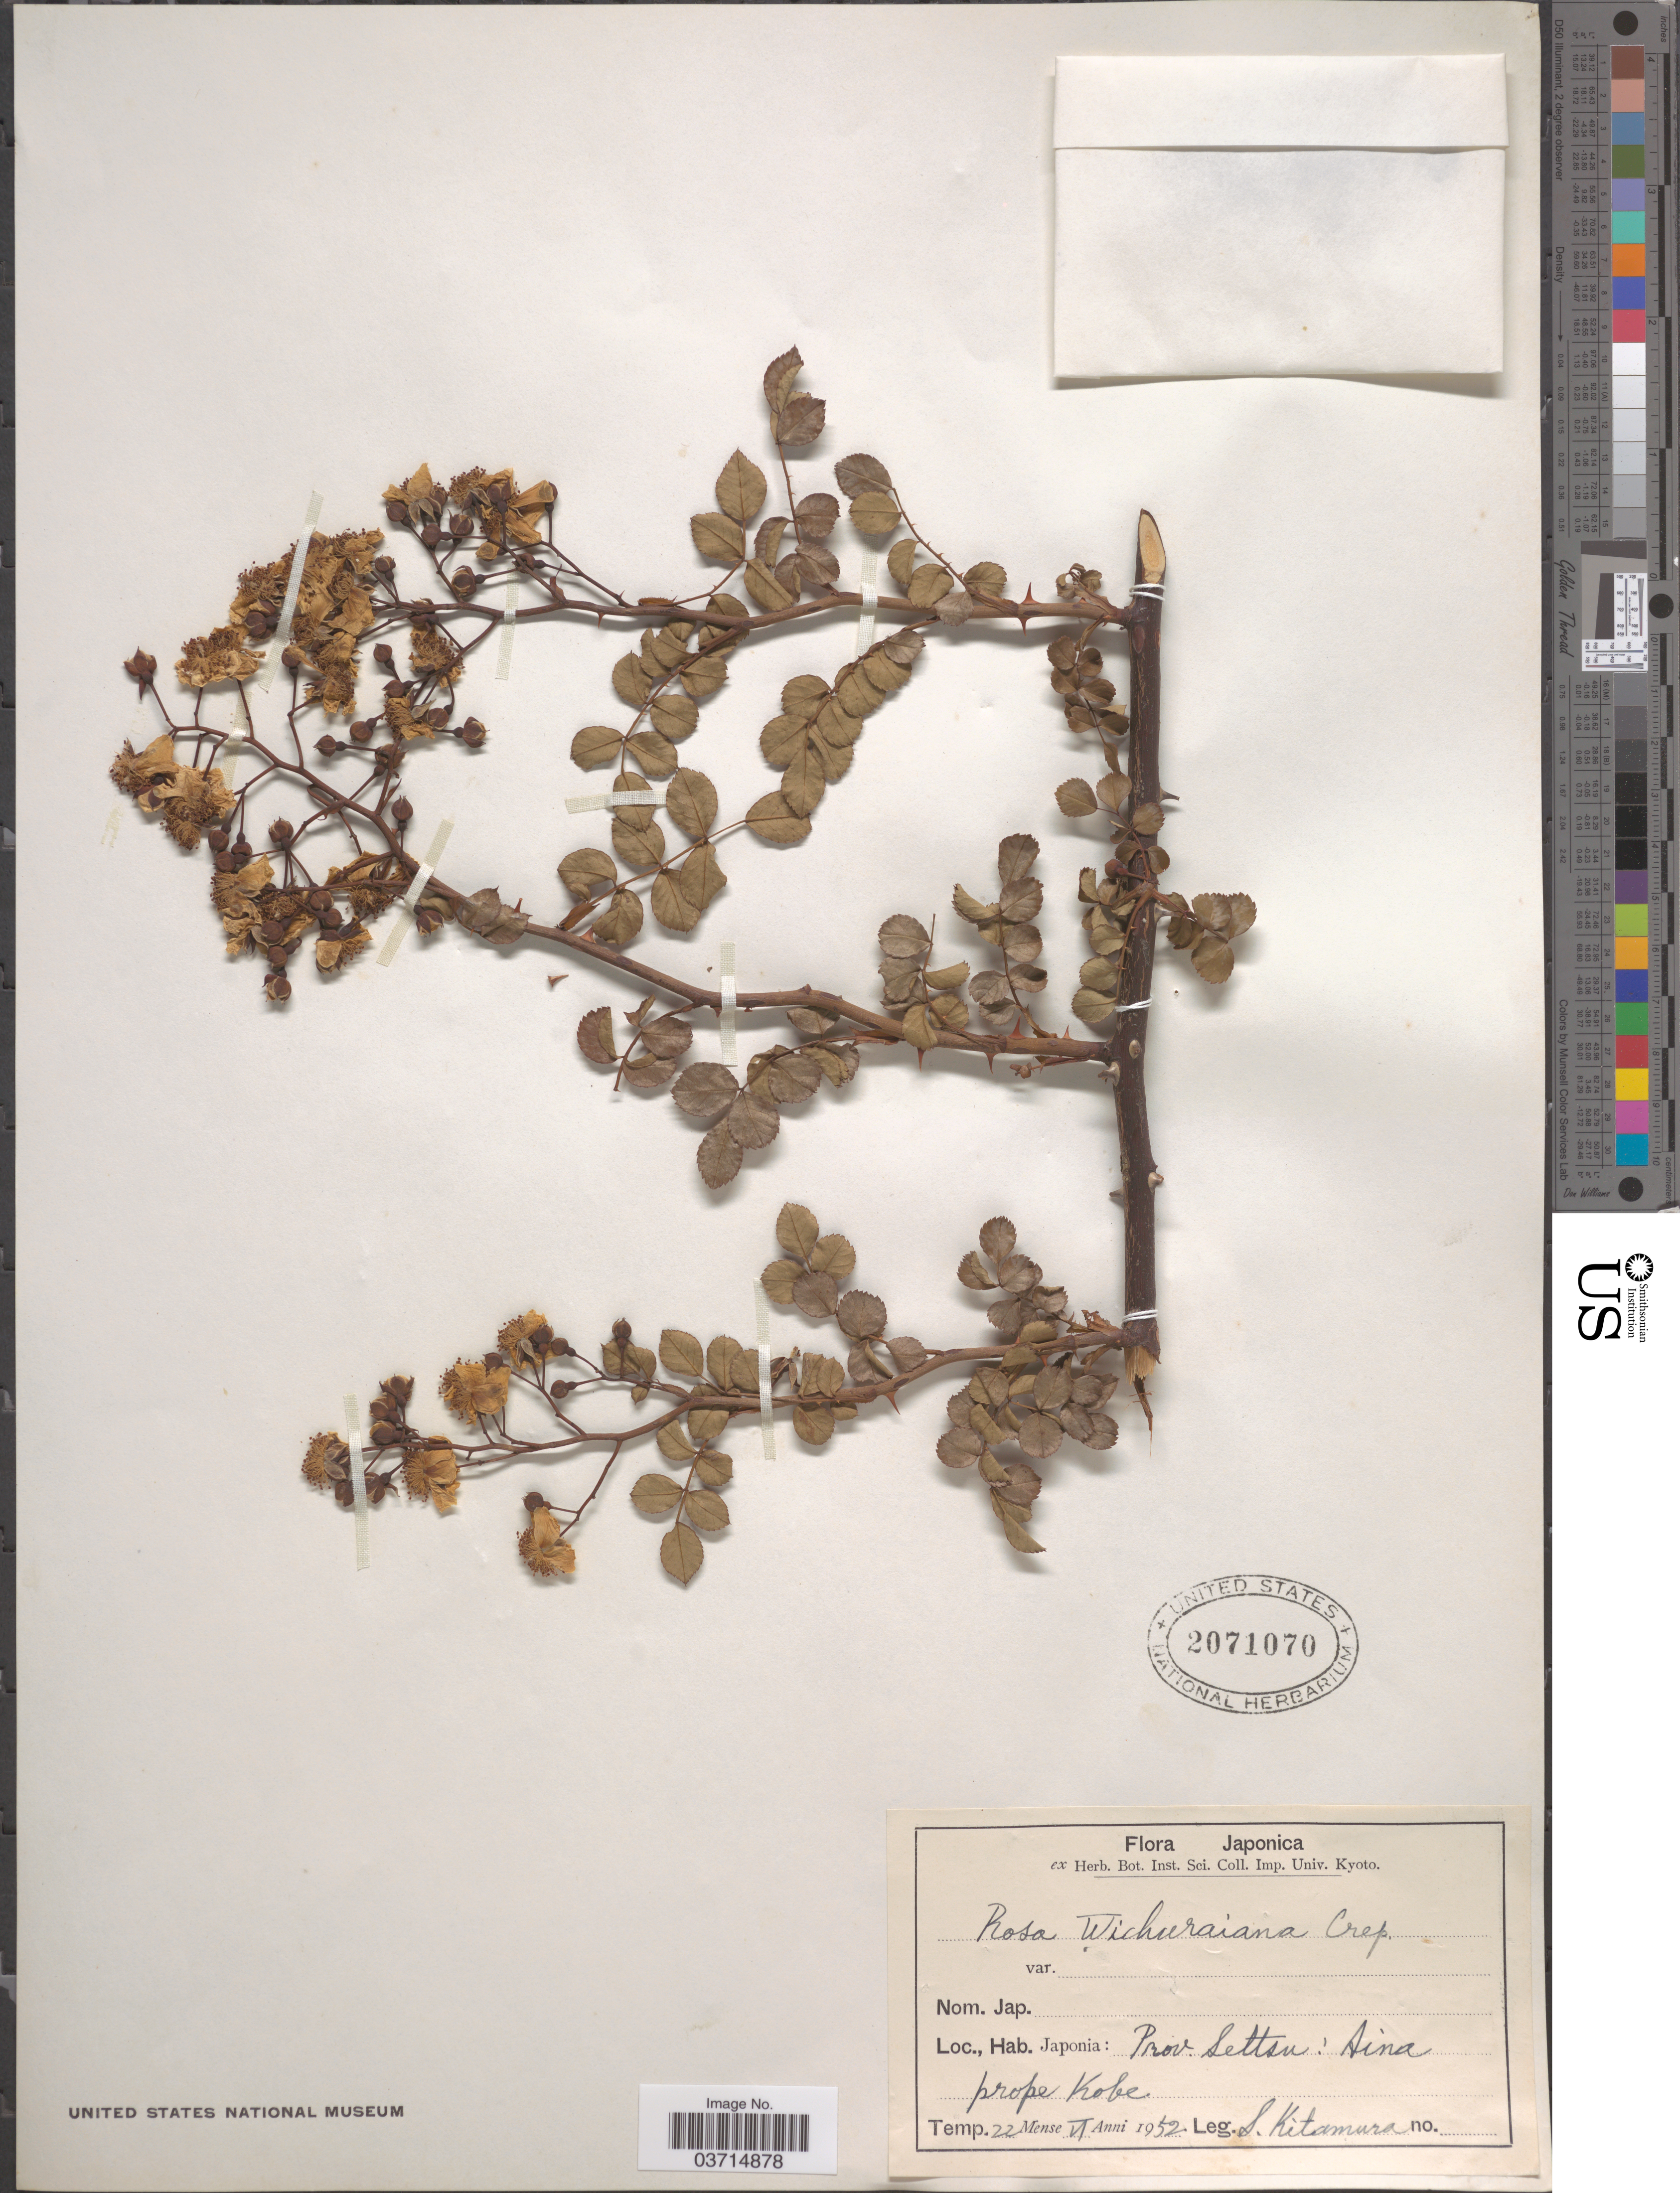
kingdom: Plantae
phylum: Tracheophyta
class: Magnoliopsida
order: Rosales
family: Rosaceae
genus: Rosa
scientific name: Rosa wichuraiana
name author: Crepin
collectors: S. Kitamura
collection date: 1952-06-22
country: Japan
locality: Japonia: Prov. Settsu: Aina prope Kobe.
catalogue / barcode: US 2071070